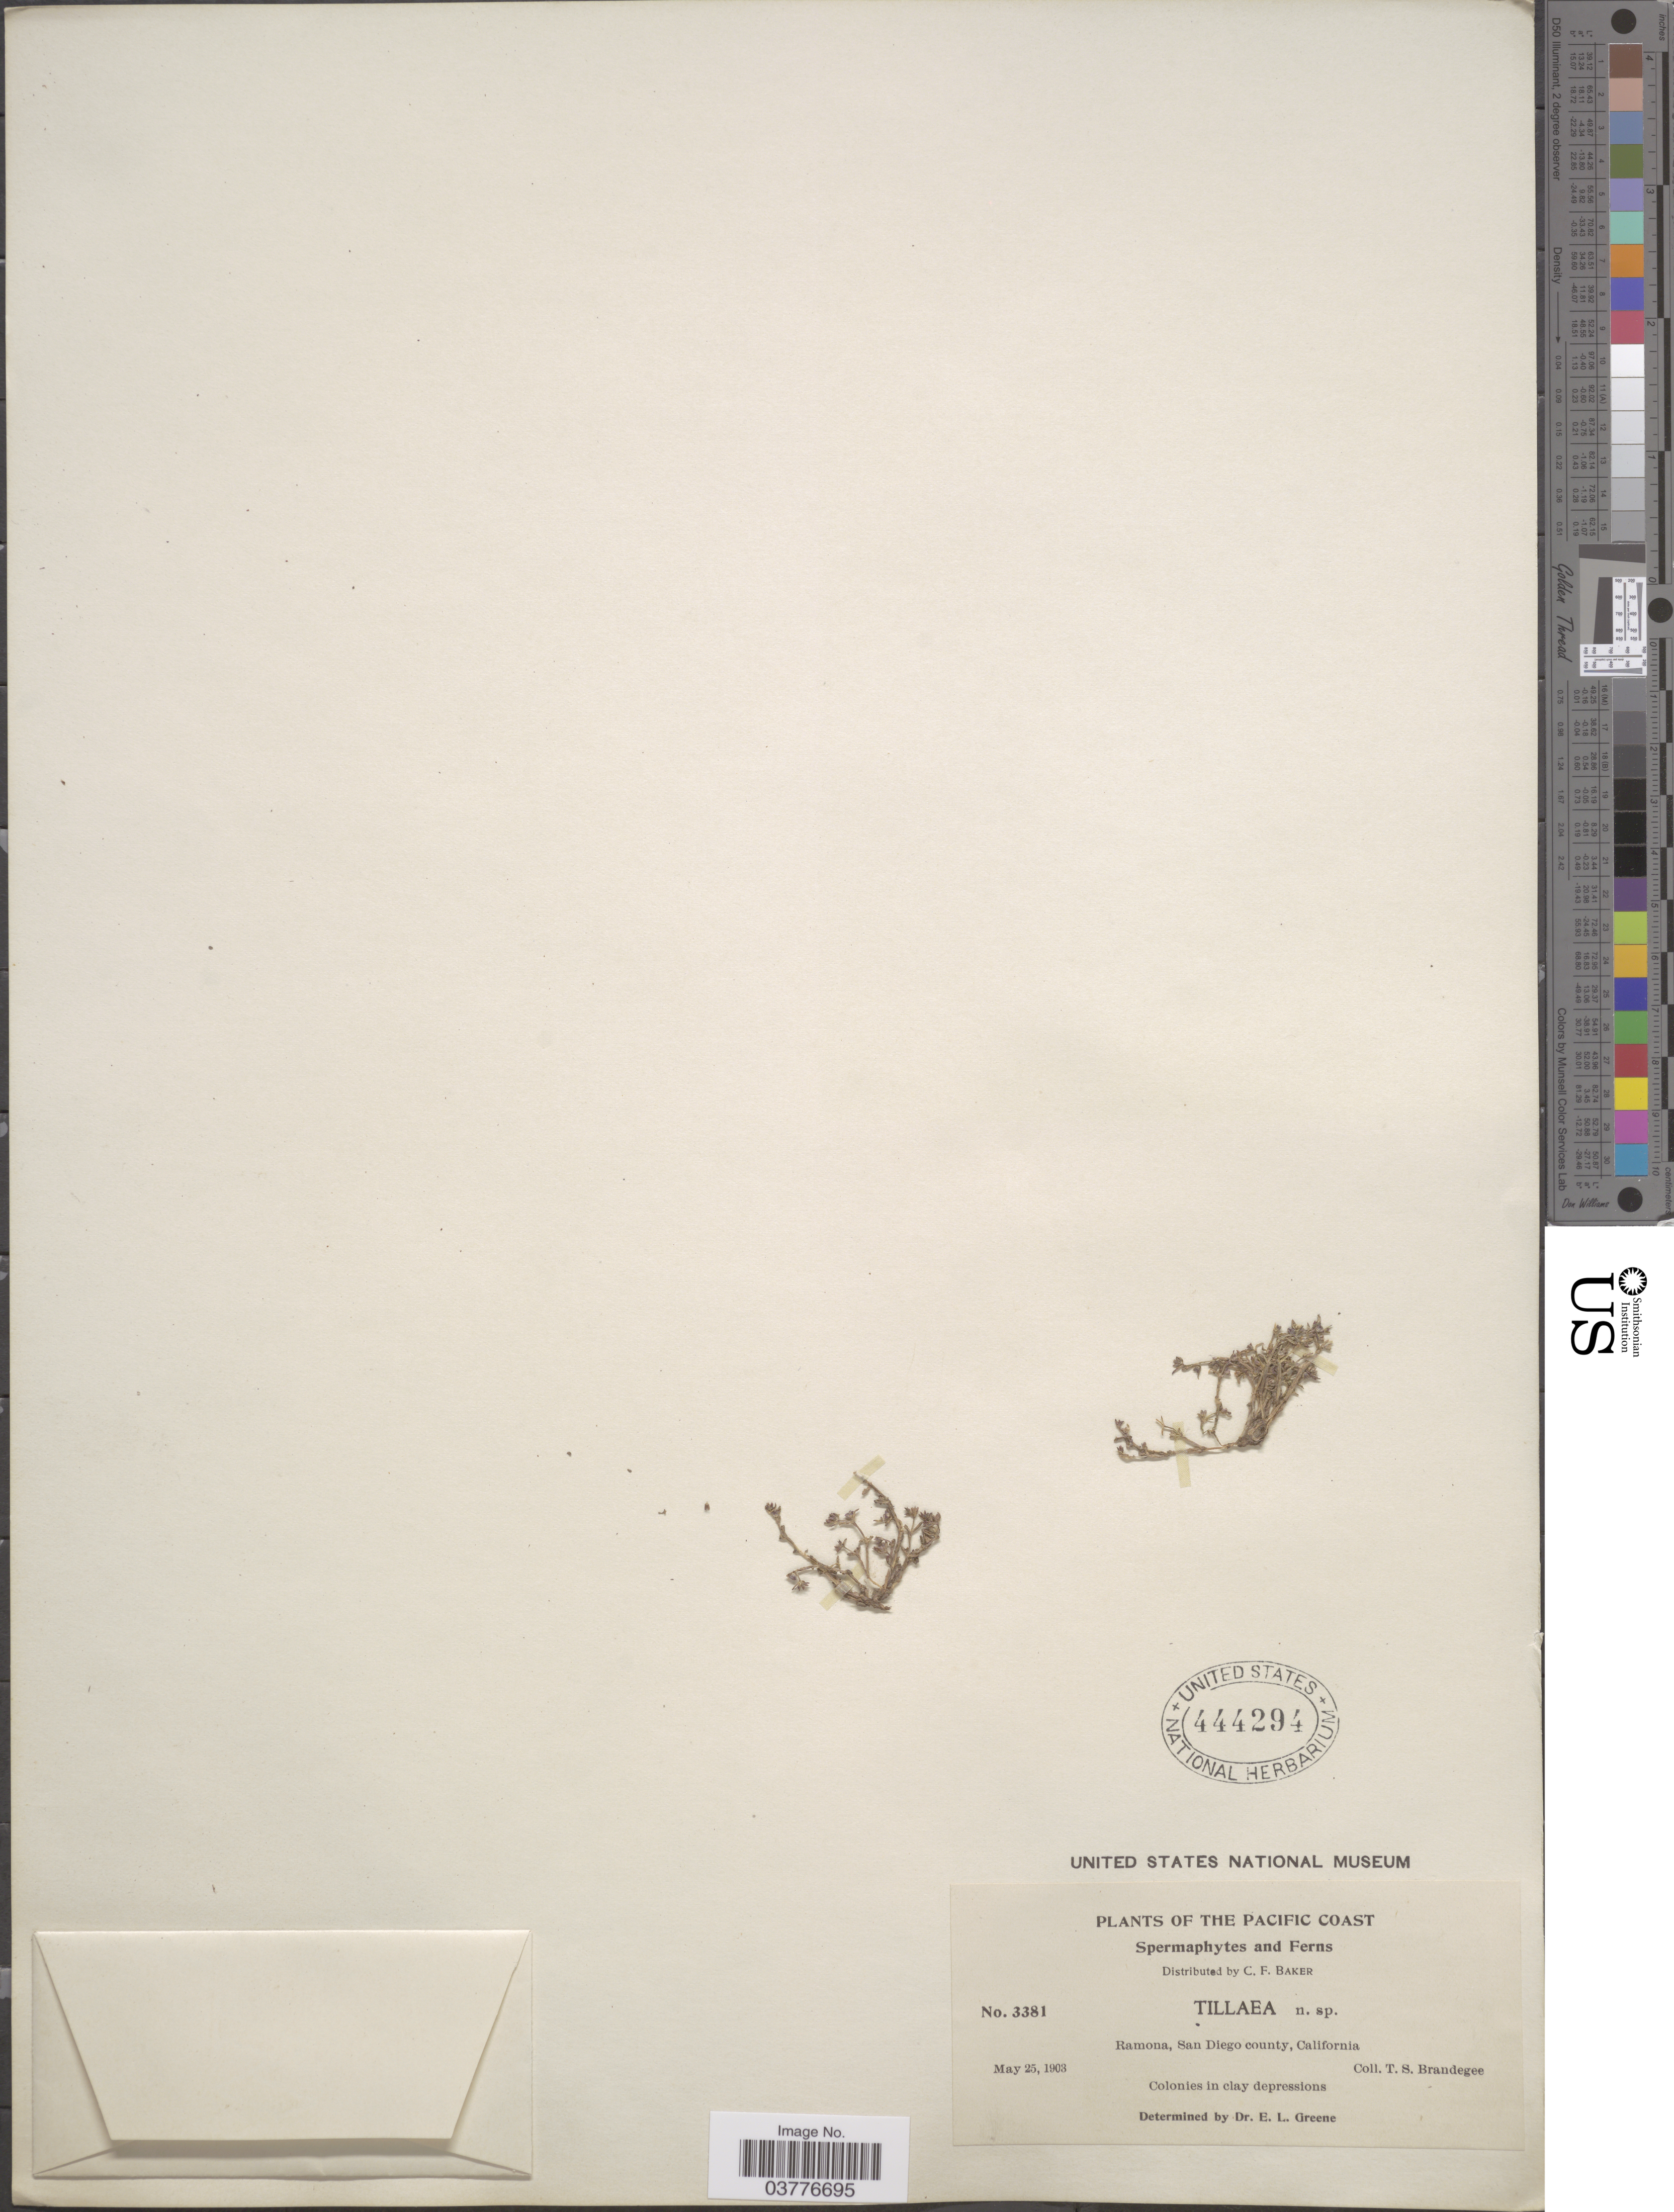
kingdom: Plantae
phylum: Tracheophyta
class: Magnoliopsida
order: Saxifragales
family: Crassulaceae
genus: Crassula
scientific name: Crassula solieri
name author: (Gay) F. Meigen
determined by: Wickens, G. E.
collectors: T. S. Brandegee (herbarium)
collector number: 3381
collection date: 1903-05-25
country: United States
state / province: California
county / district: San Diego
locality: The Pacific Coast. Ramona, San Diego County.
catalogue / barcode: US 444294